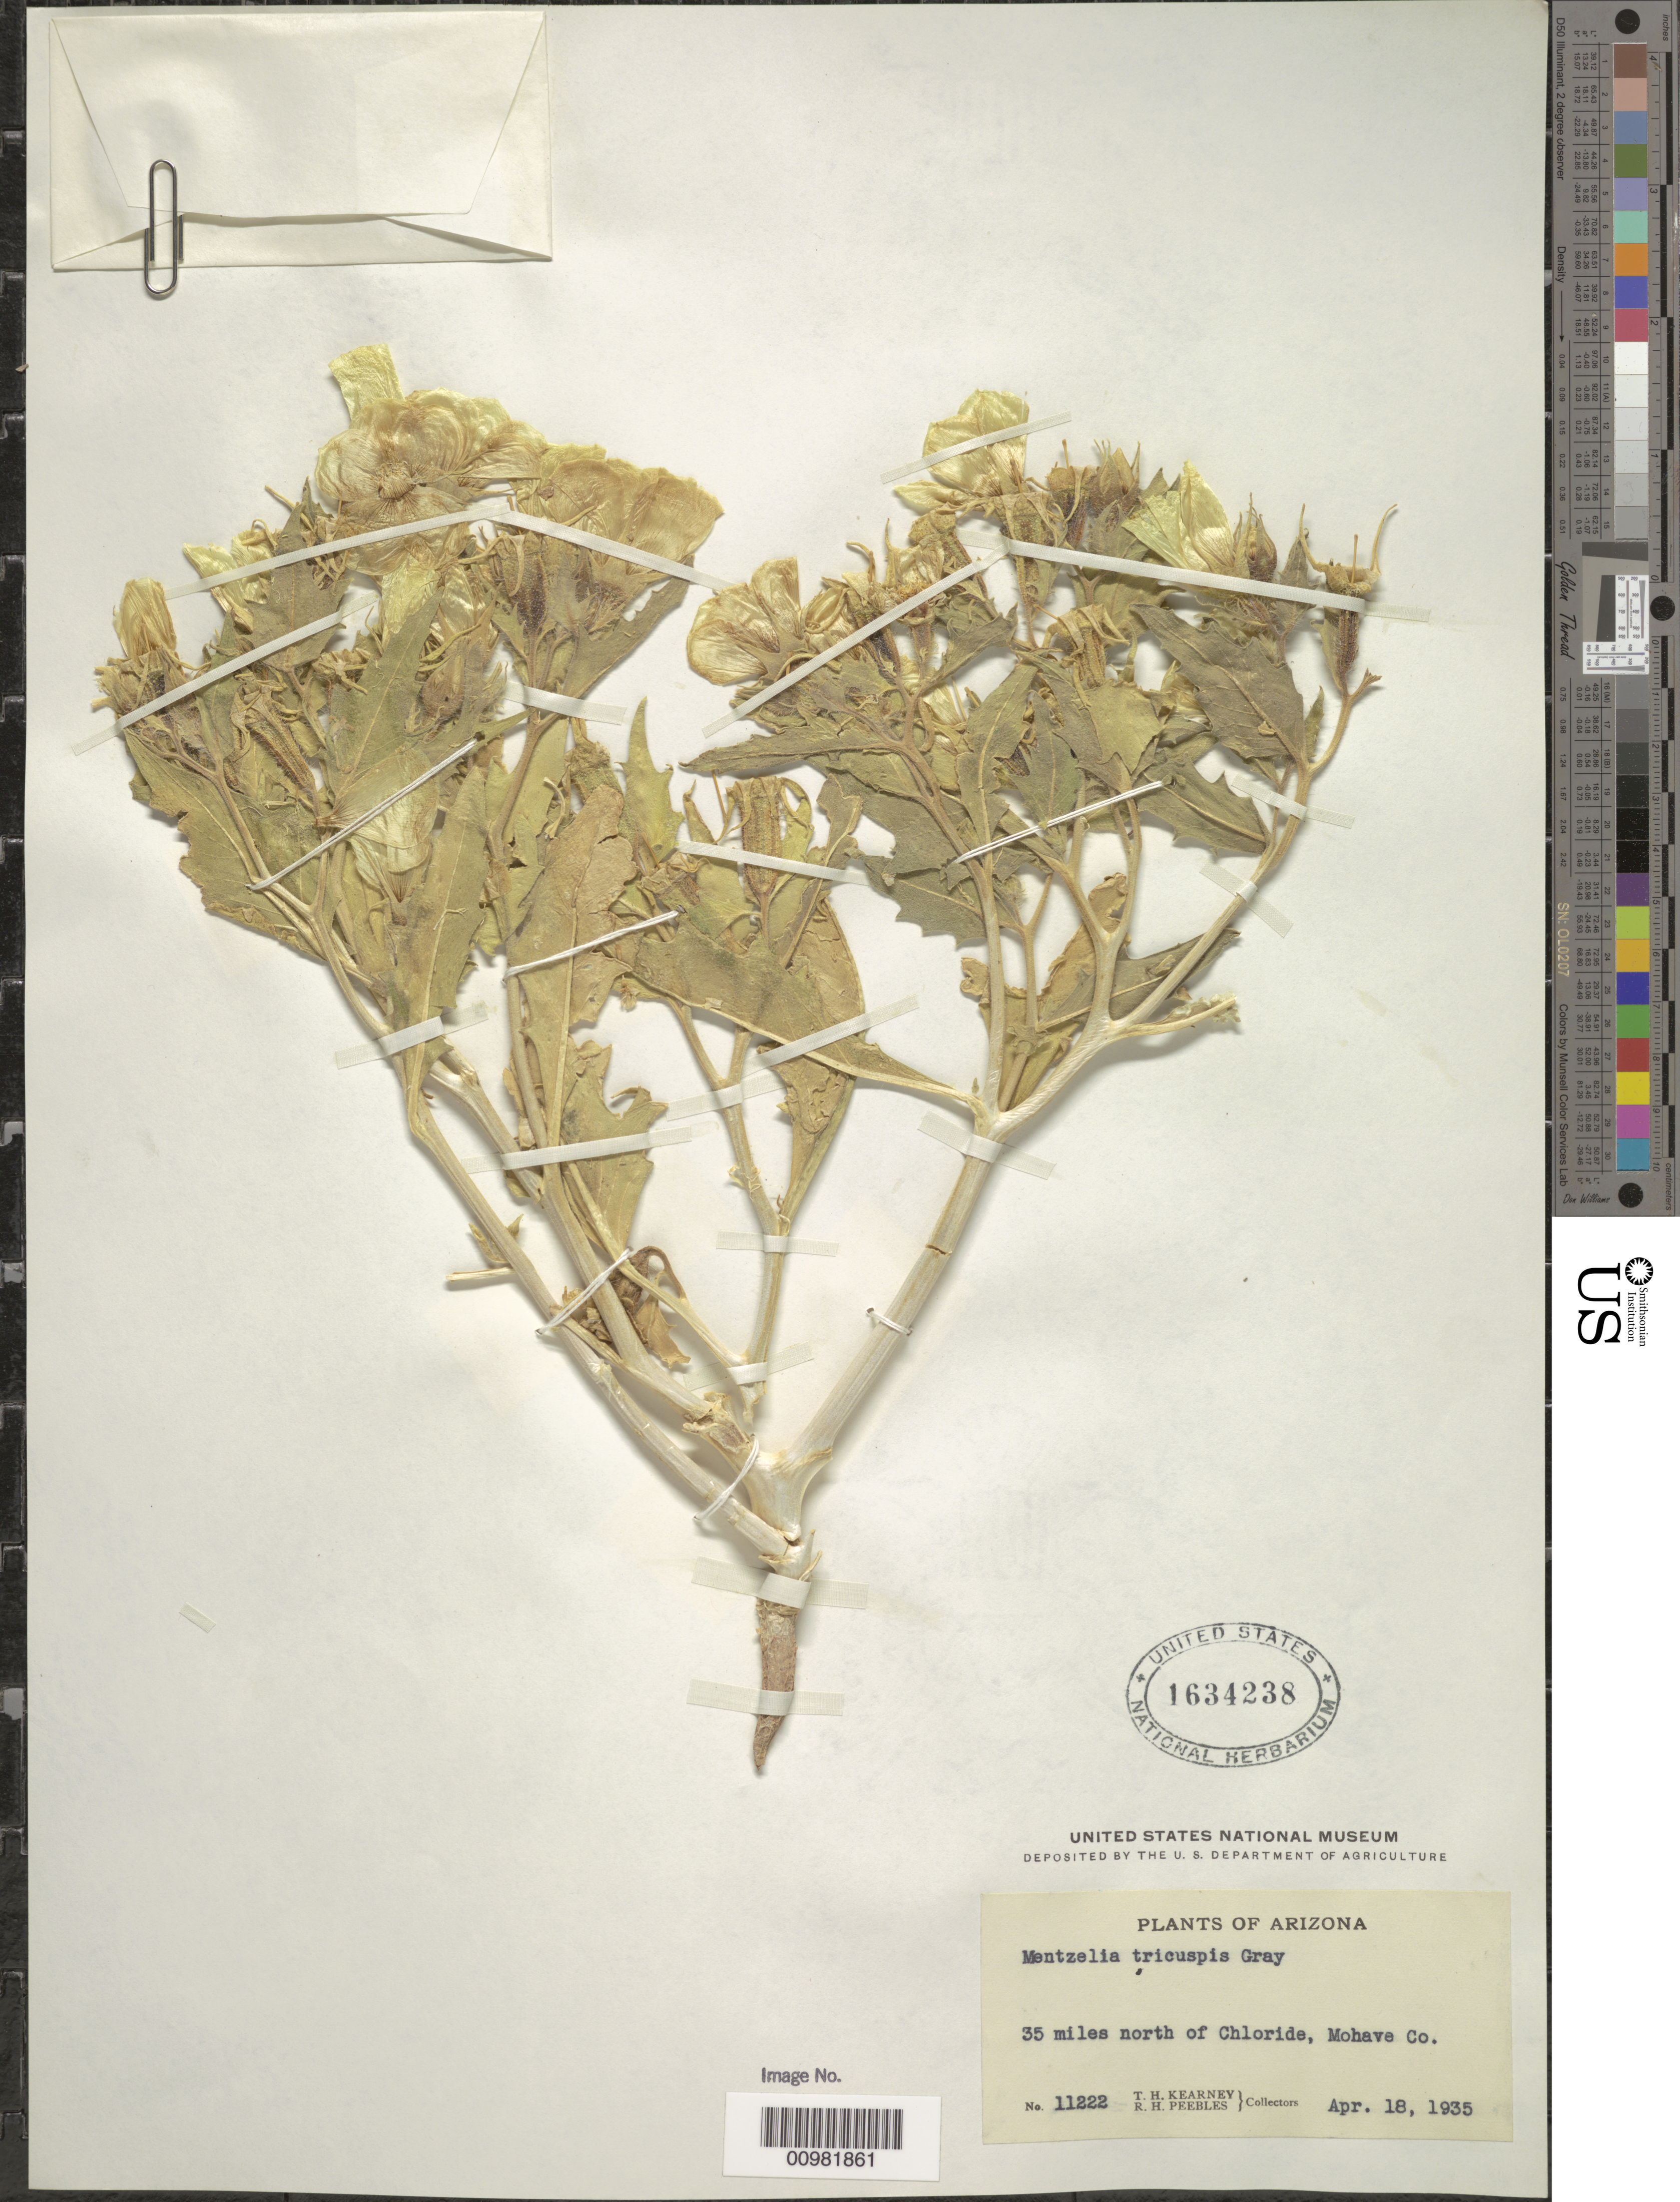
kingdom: Plantae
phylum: Tracheophyta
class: Magnoliopsida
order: Cornales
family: Loasaceae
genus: Mentzelia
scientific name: Mentzelia tricuspis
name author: A. Gray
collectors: T. H. Kearney & R. H. Peebles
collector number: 11222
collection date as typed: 18 Apr 1935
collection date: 1935-04-18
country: United States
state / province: Arizona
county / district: Mohave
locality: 35 mi. N of Chloride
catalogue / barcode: US 1634838